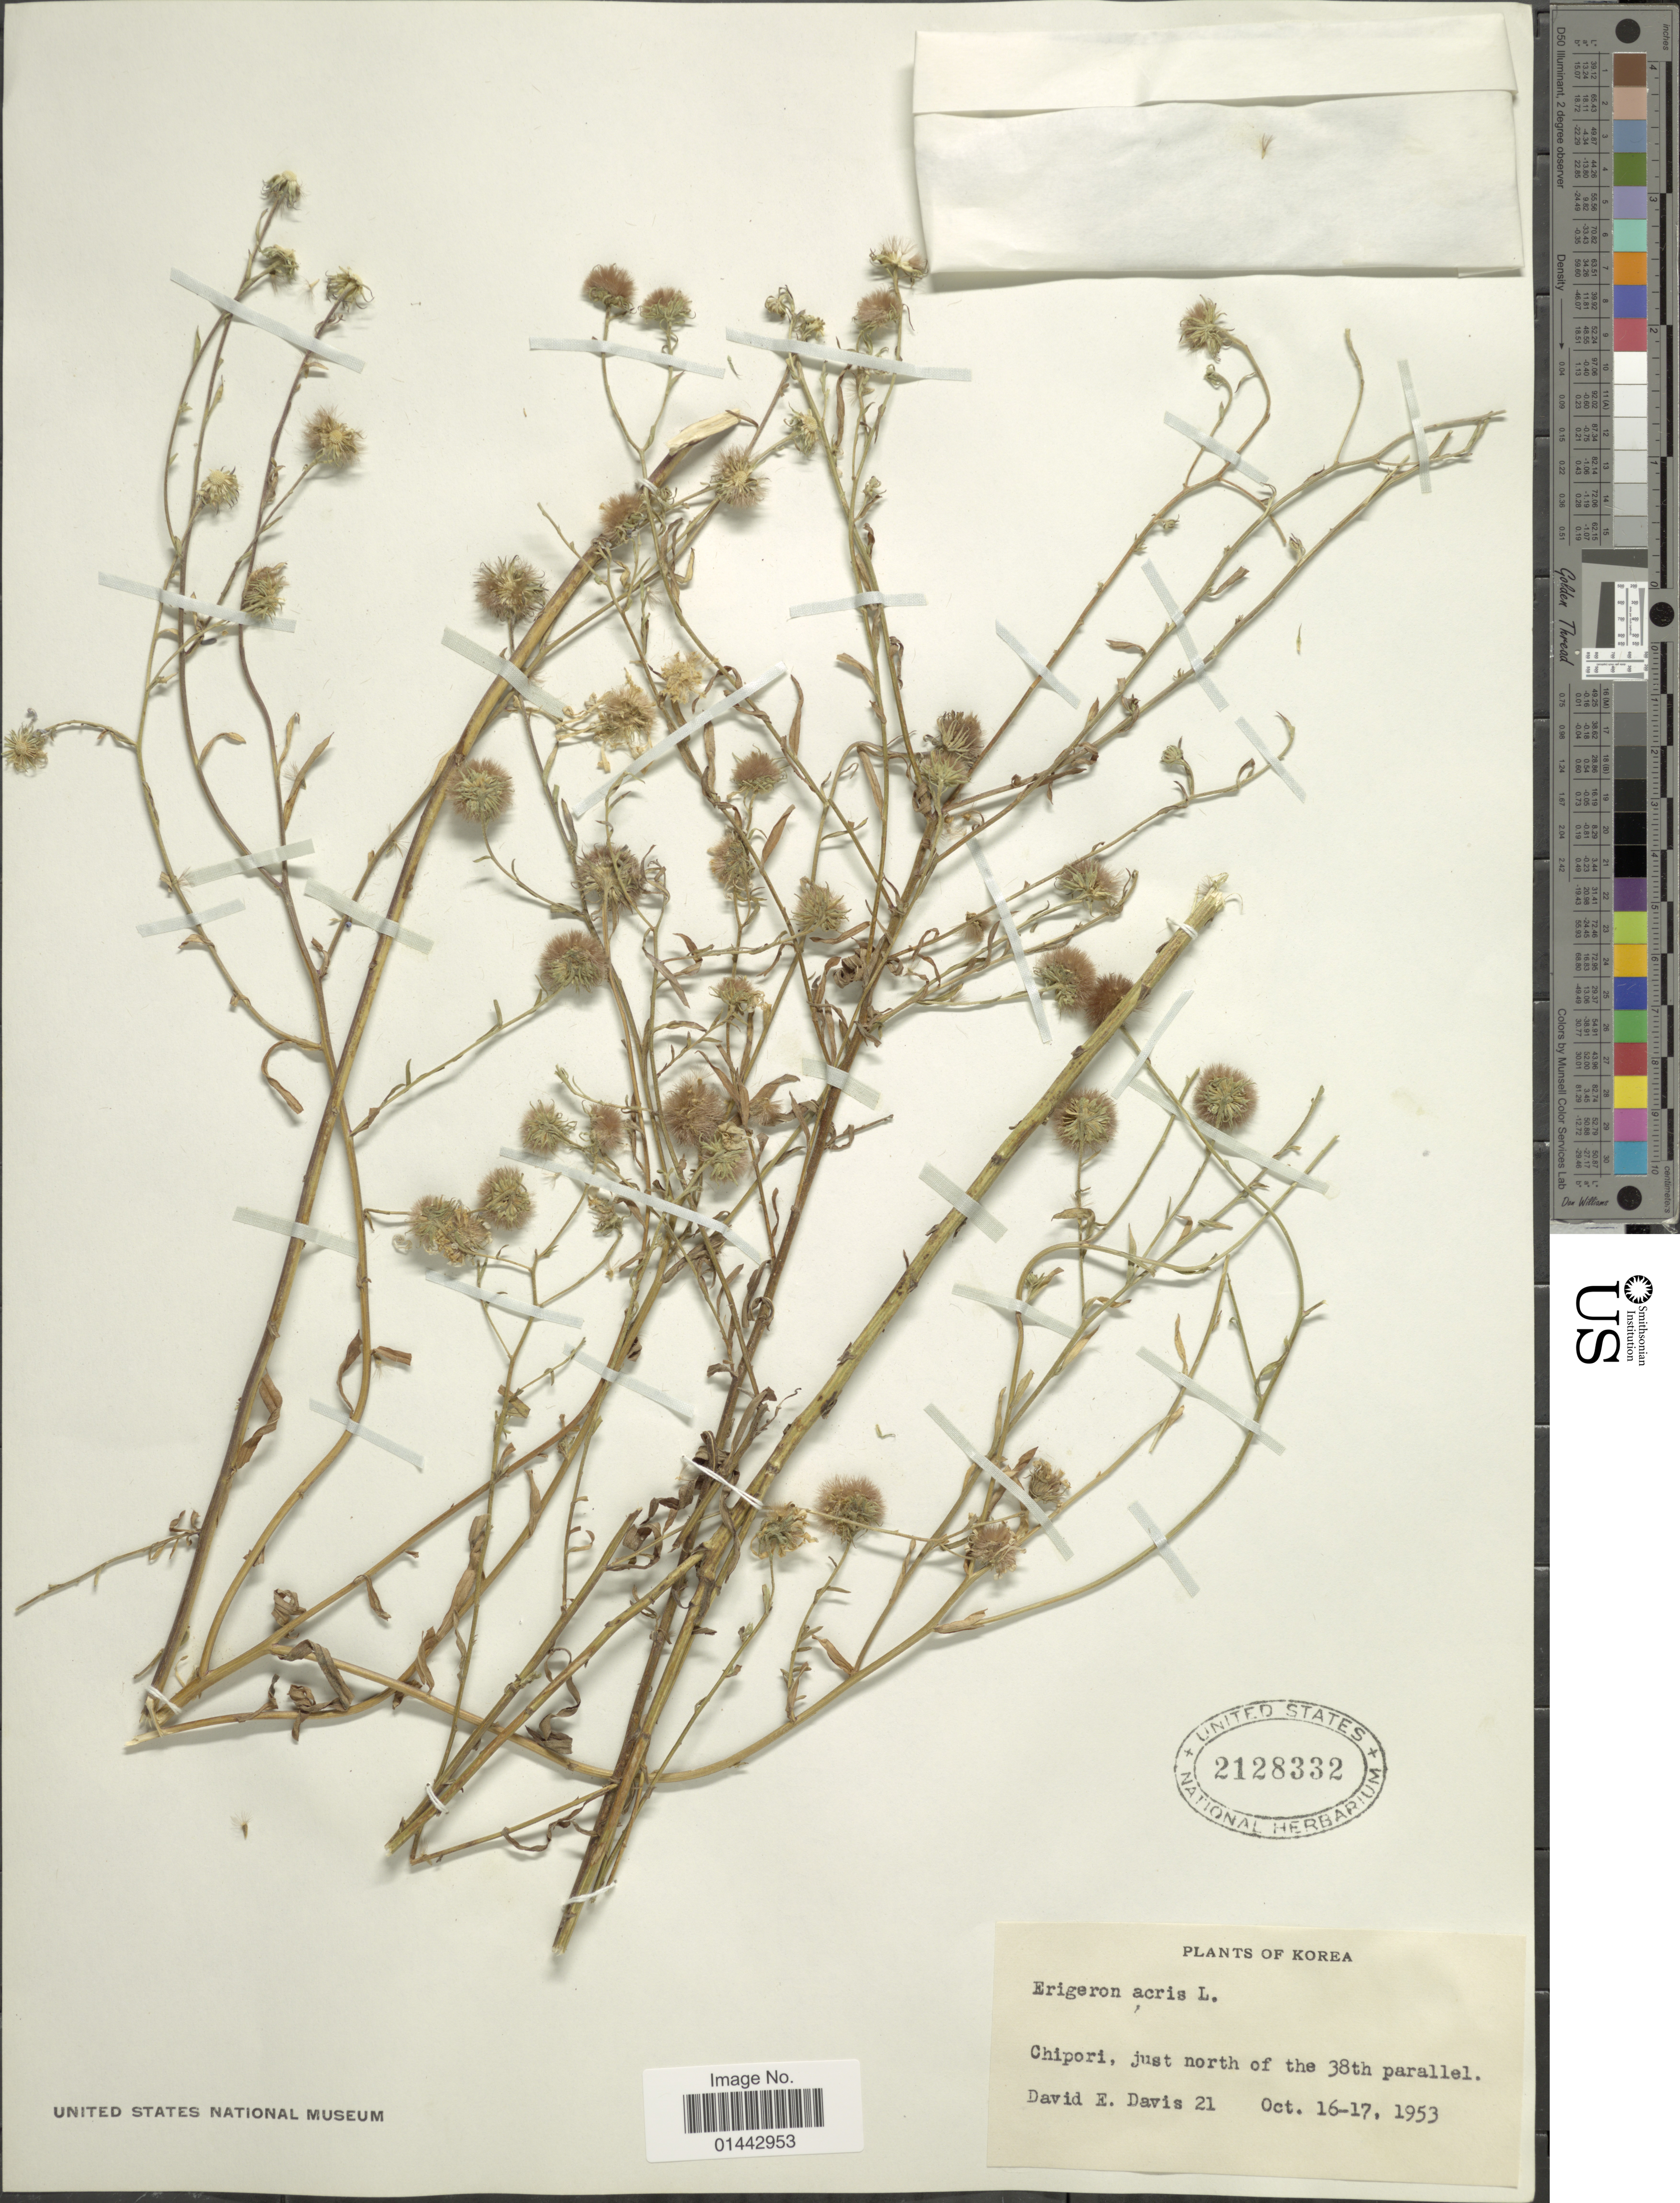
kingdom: Plantae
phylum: Tracheophyta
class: Magnoliopsida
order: Asterales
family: Asteraceae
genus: Erigeron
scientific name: Erigeron acris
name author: L.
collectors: D. Davis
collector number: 21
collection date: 1953-10-16/1953-10-17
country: South Korea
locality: Korea, Chipori, just north of the 38th parallel.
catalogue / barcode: US 2128332